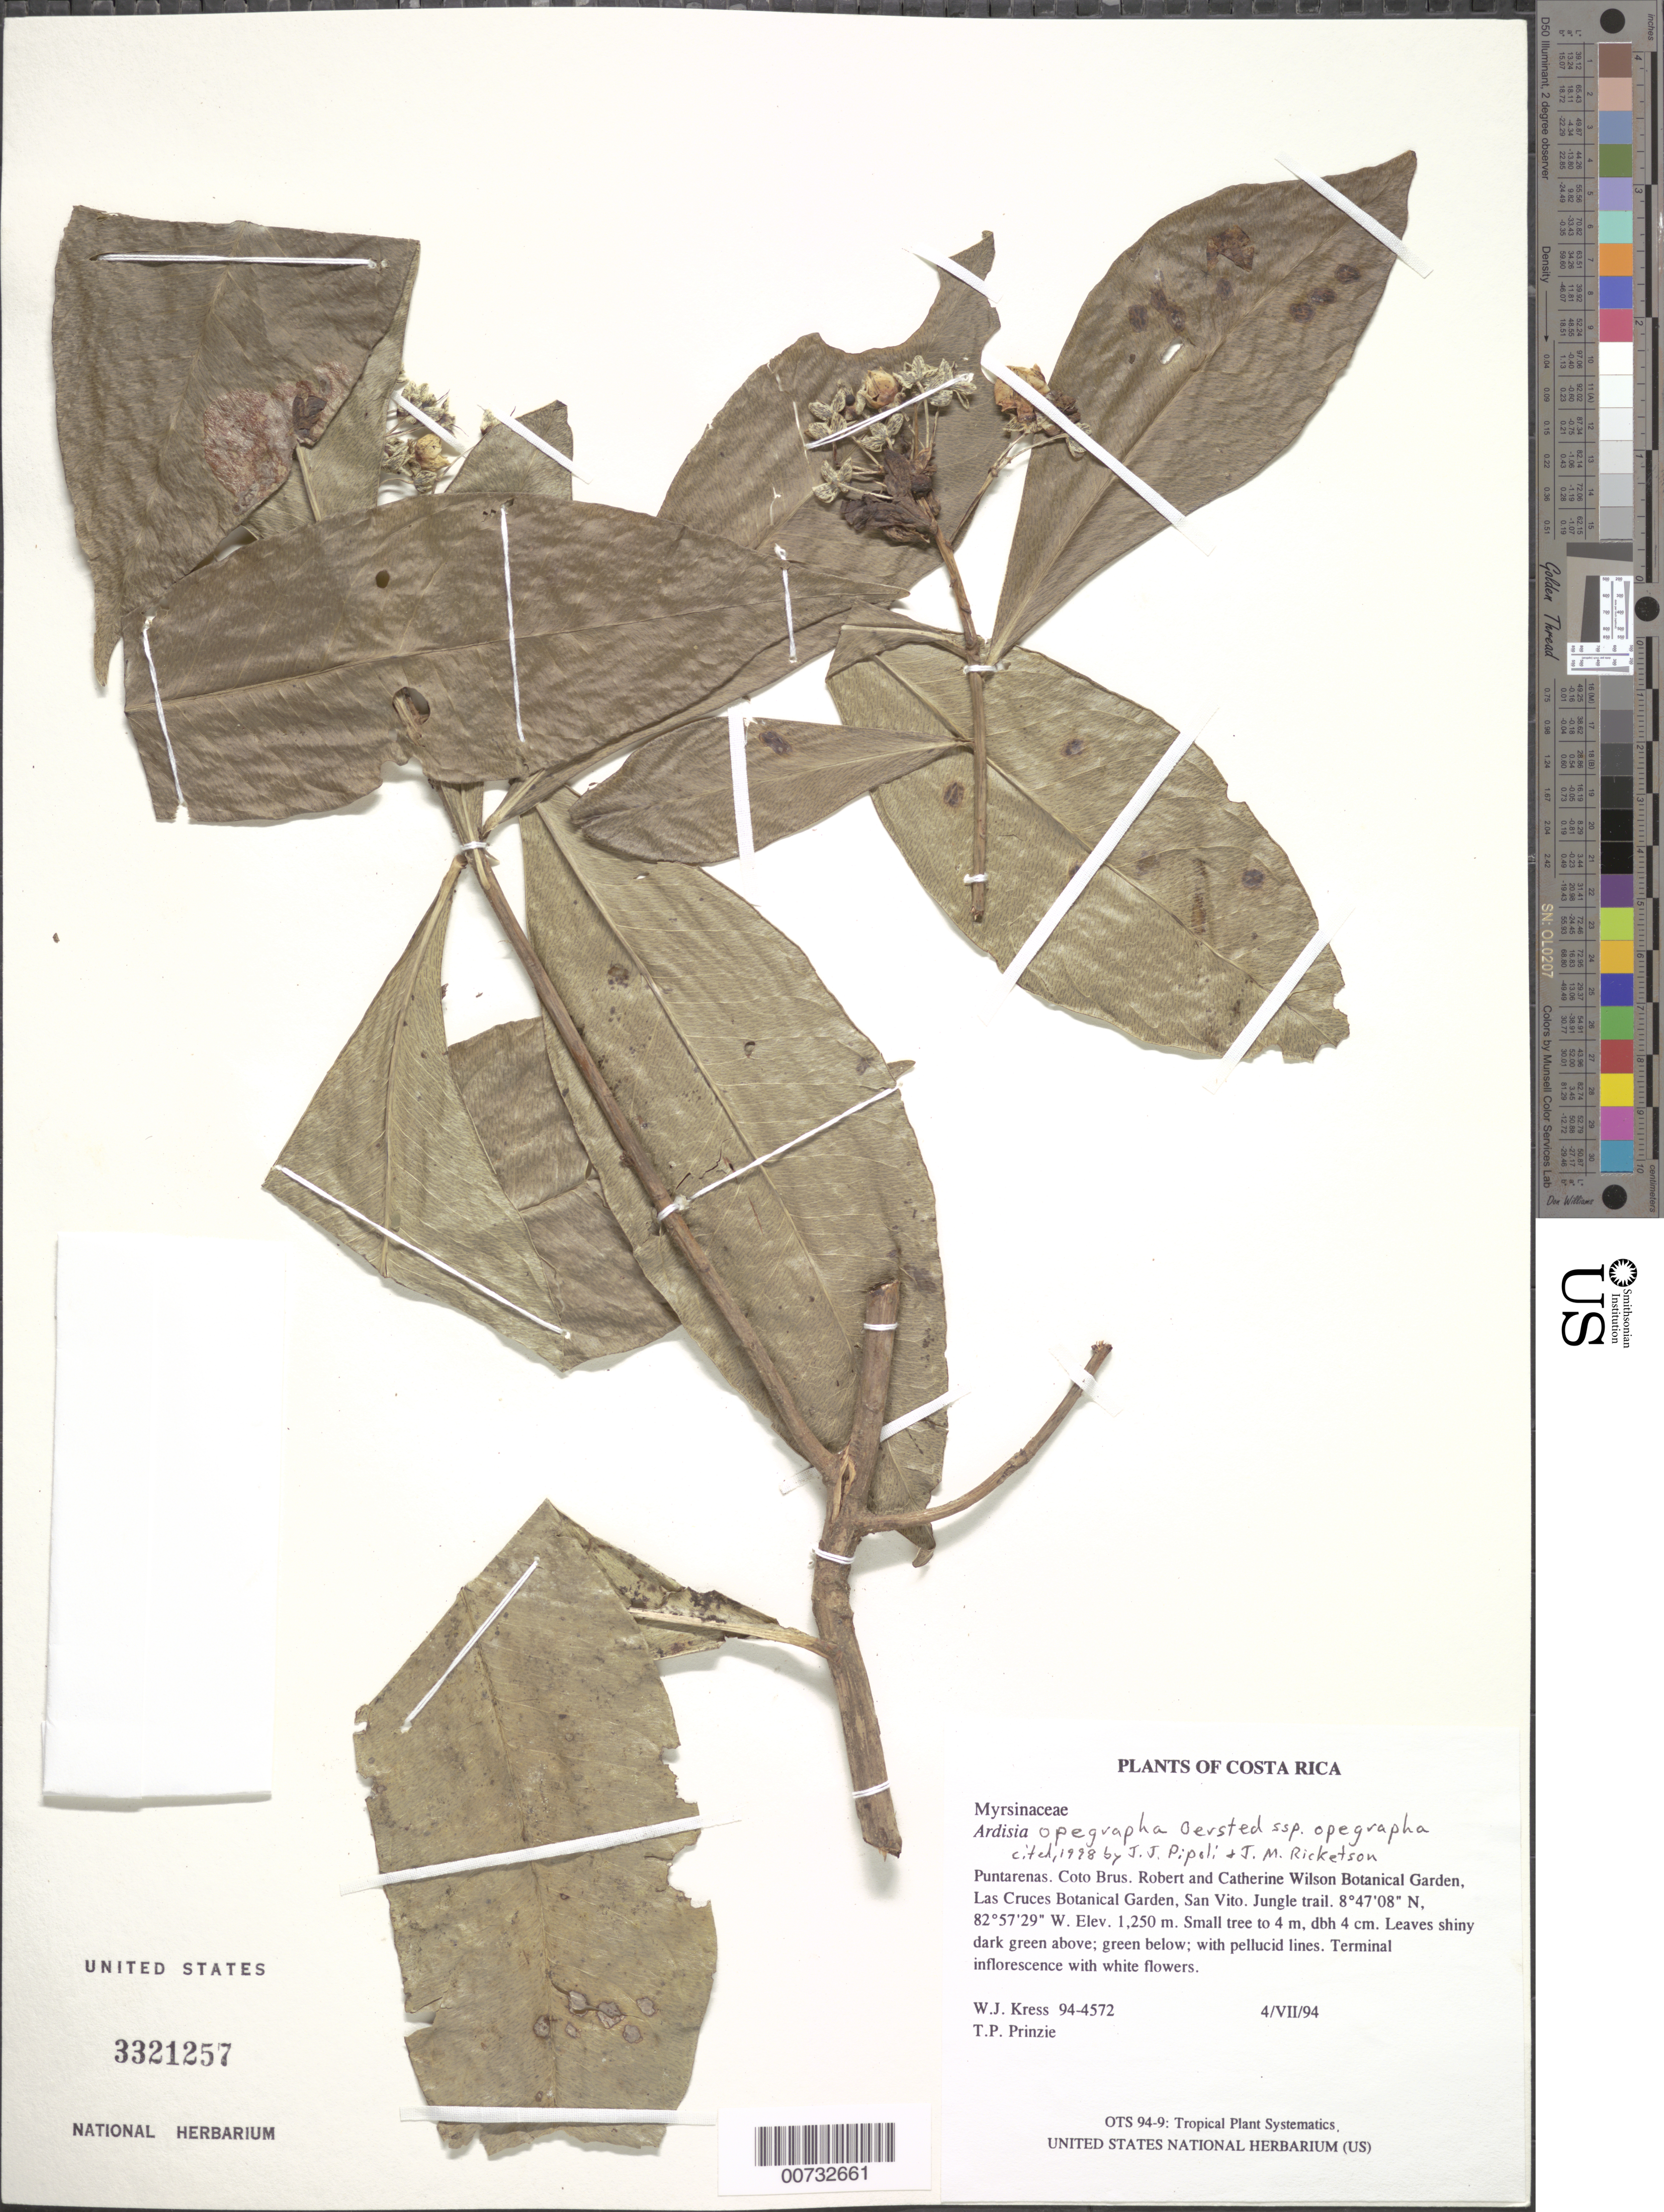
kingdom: Plantae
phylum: Tracheophyta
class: Magnoliopsida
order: Ericales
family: Primulaceae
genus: Ardisia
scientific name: Ardisia opegrapha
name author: Oerst.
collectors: W. J. Kress & T. Prinzie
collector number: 94-4572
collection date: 1994-07-04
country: Costa Rica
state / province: Puntarenas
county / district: Coto Brus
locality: Robert and Catherine Wilson Botanical Garden, Las Cruces Botanical Garden, San Vito. Jungle trail.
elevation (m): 1250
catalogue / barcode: US 3321257